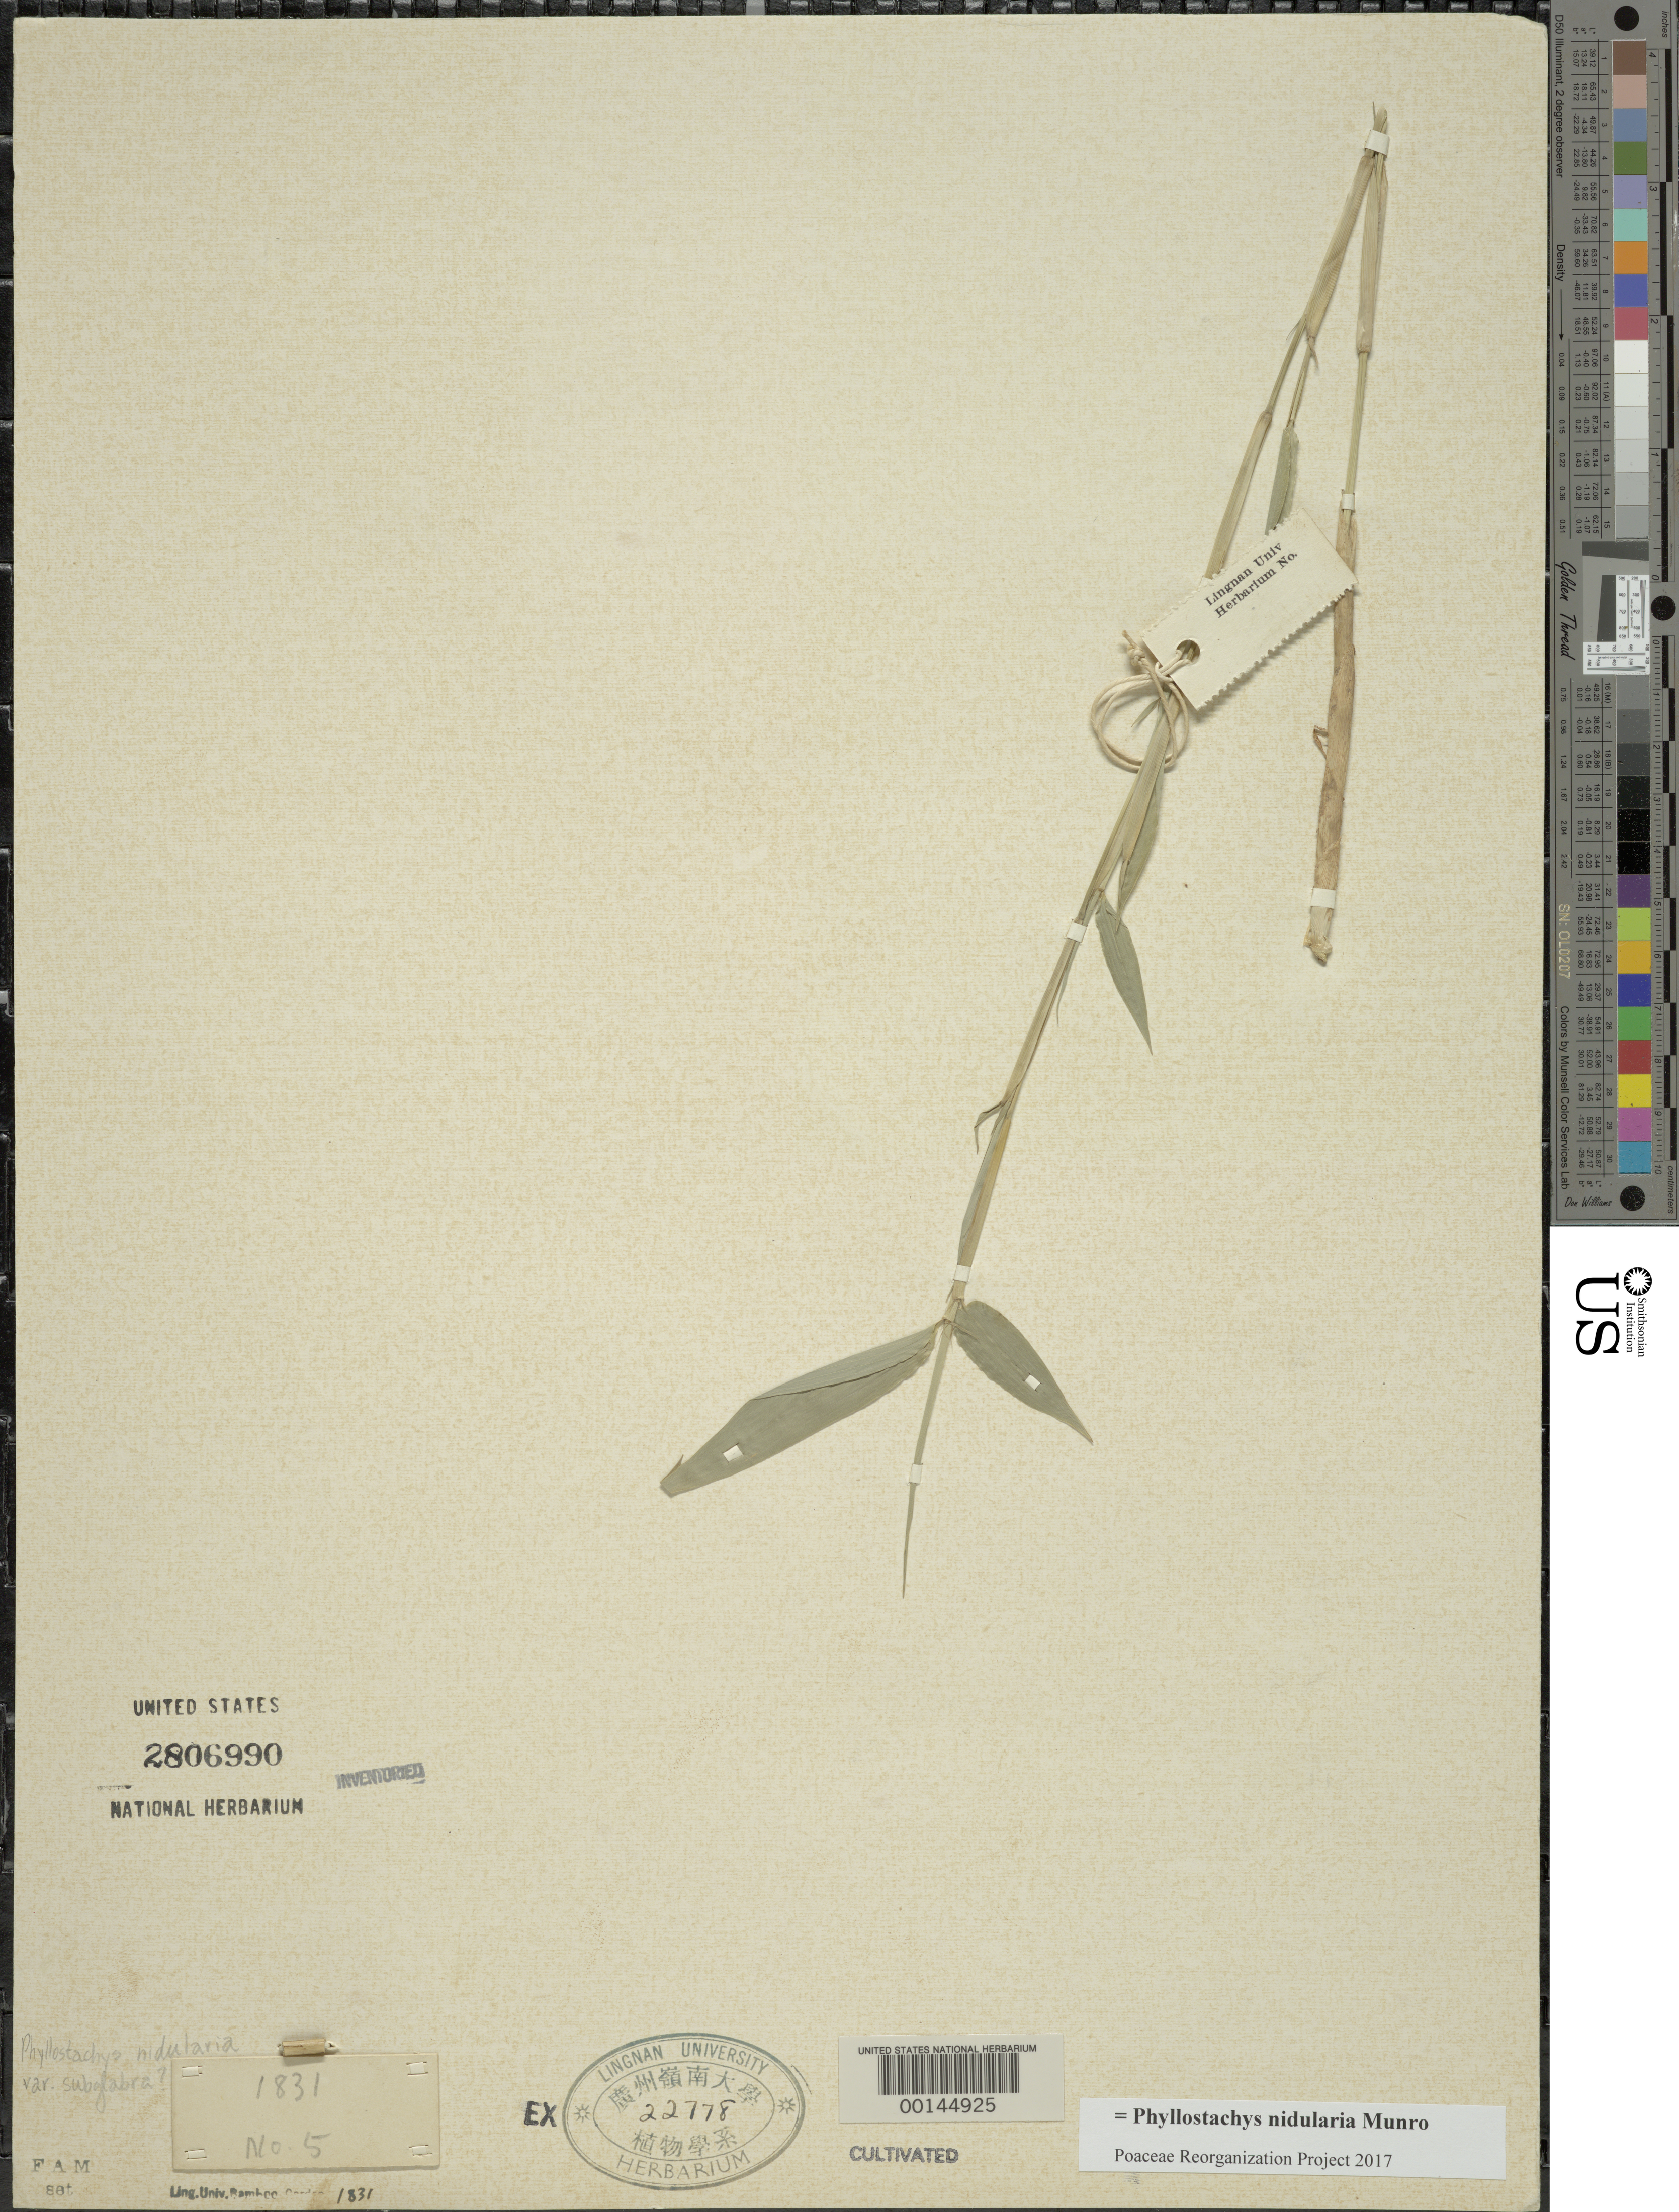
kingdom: Plantae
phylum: Tracheophyta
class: Liliopsida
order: Poales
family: Poaceae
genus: Phyllostachys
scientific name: Phyllostachys nidularia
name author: Munro ex Fenzi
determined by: Poaceae Reorganization Project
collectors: H. L. Fung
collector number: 20553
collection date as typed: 05 Apr 1831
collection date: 1831-04-05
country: China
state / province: Guangdong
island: Honam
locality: Honan, poon ye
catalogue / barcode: US 2806990